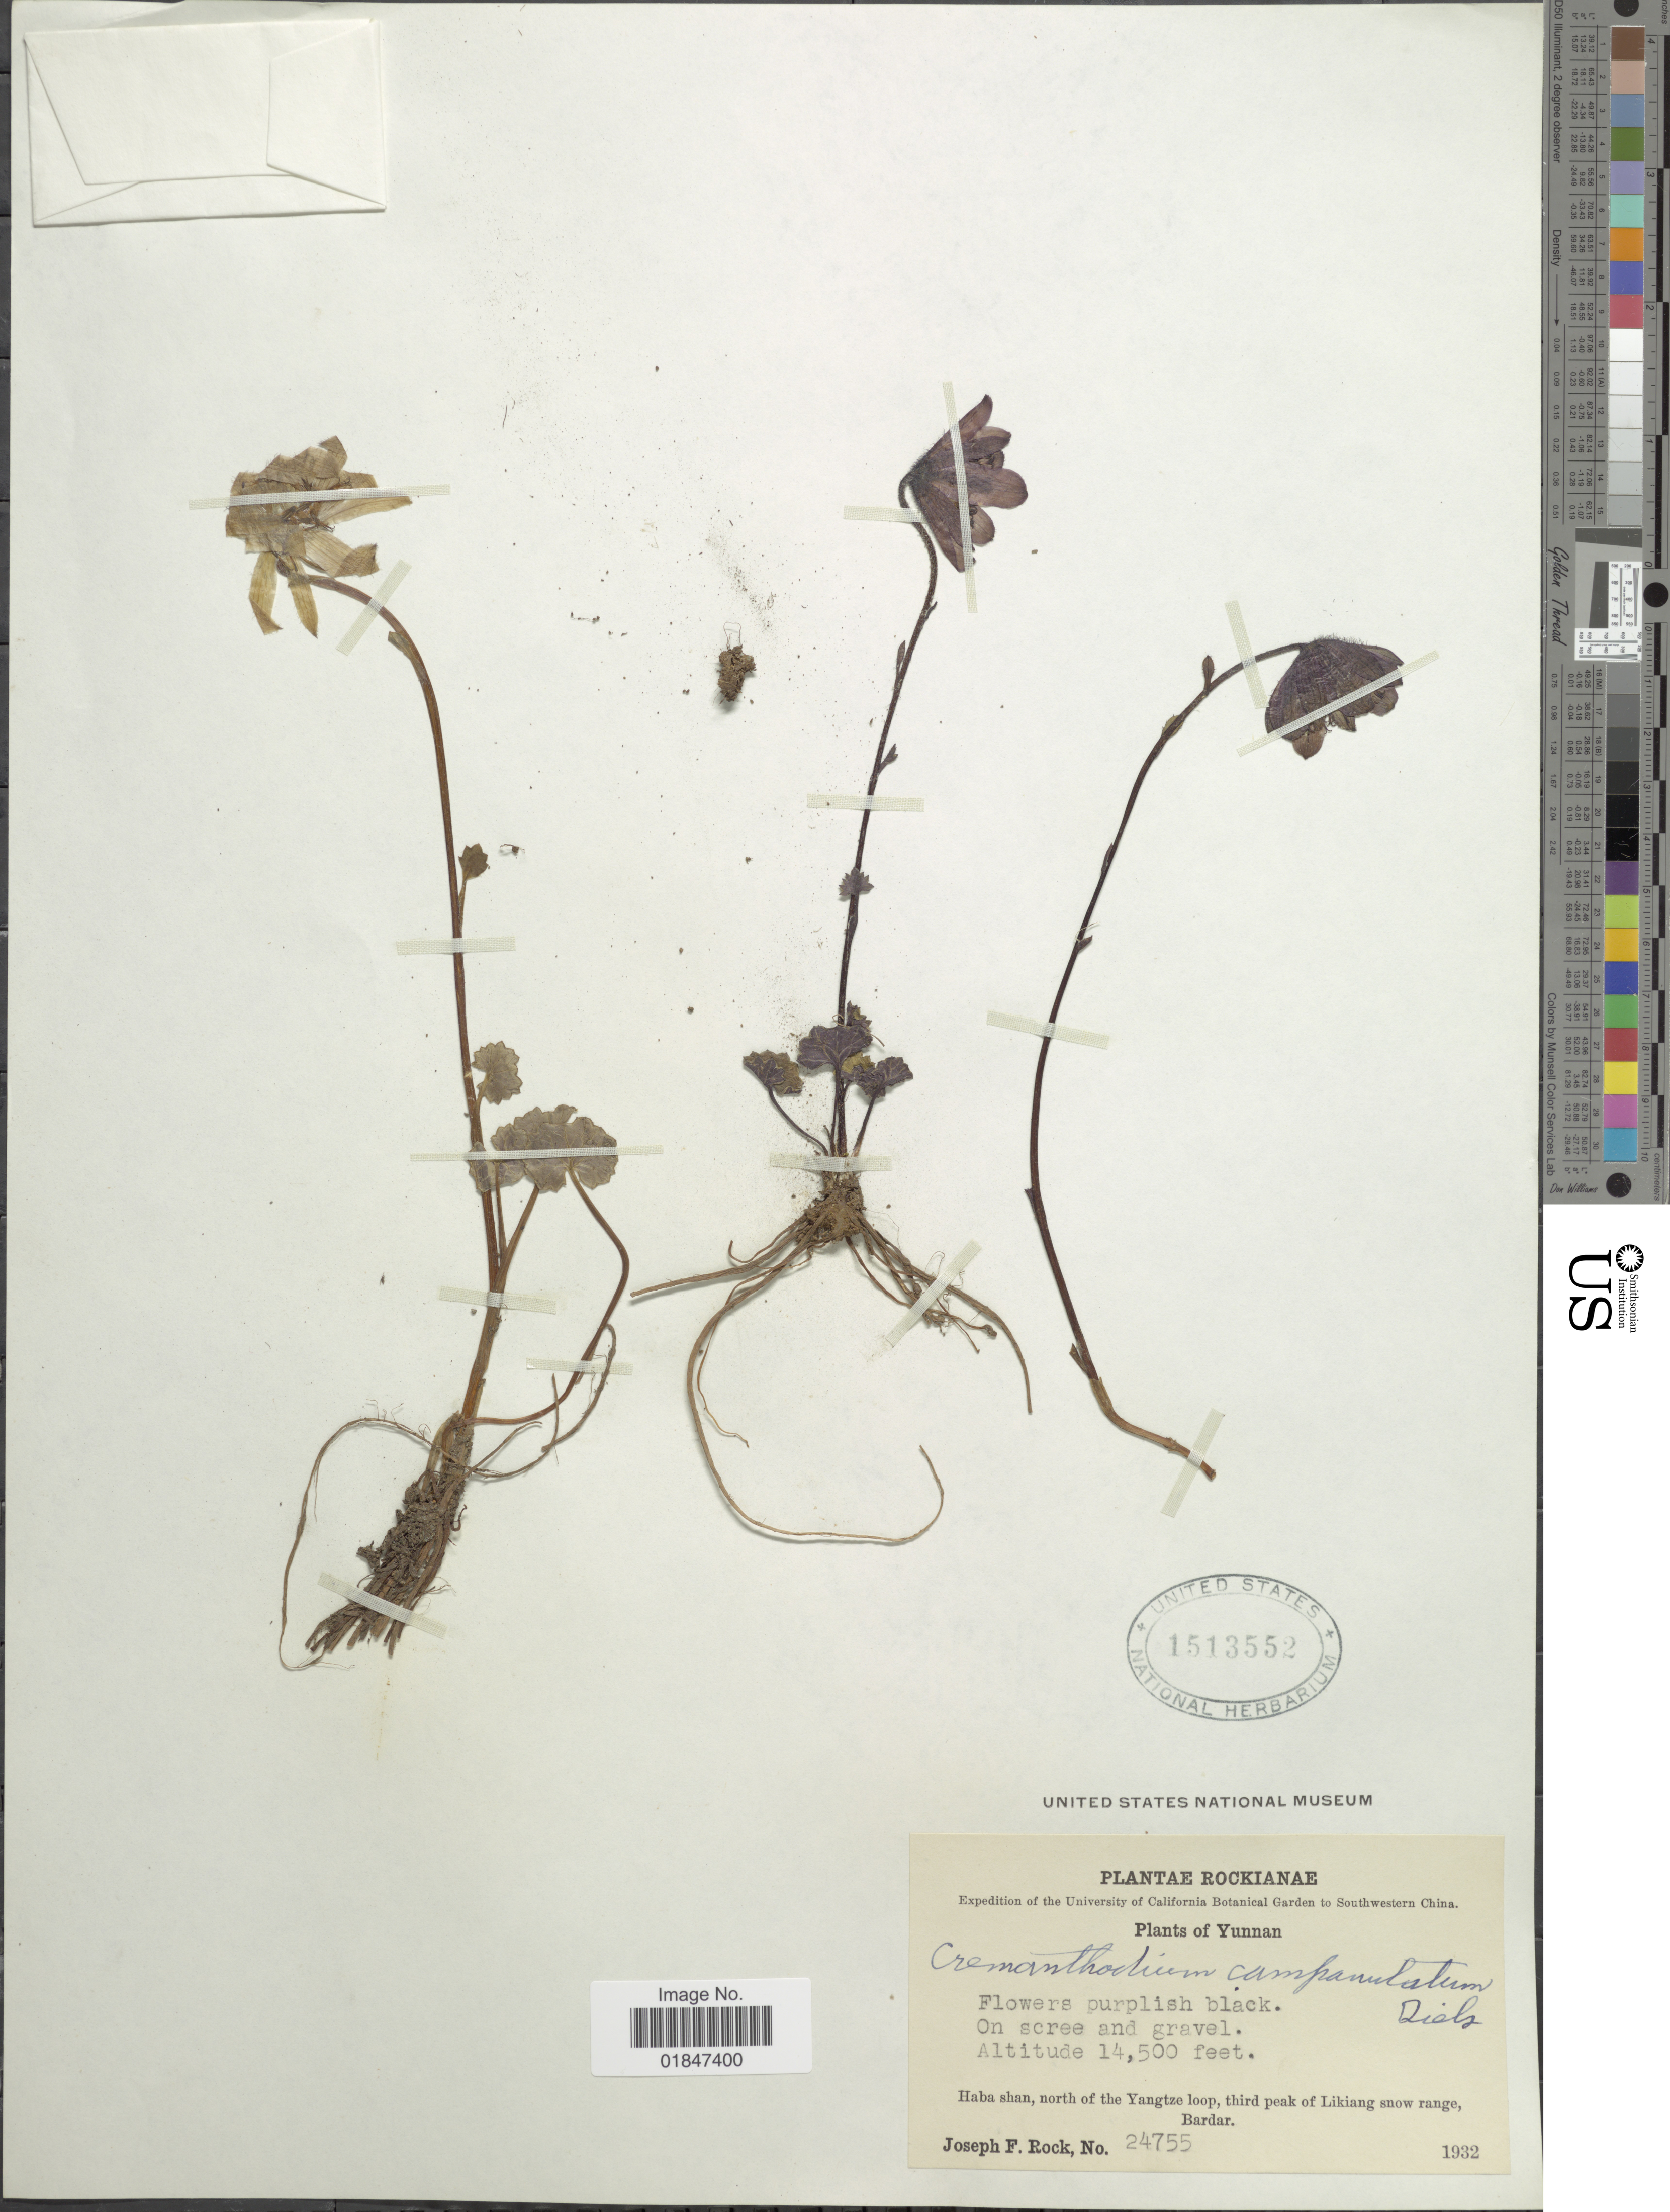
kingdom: Plantae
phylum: Tracheophyta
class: Magnoliopsida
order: Asterales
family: Asteraceae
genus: Cremanthodium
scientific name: Cremanthodium campanulatum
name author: Diels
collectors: J. F. Rock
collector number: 24755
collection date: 1932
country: China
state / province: Yunnan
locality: Haba shan, north of the Yangtze loop, third peak of Likiang snow range, Bardar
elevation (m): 4420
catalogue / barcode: US 1513552